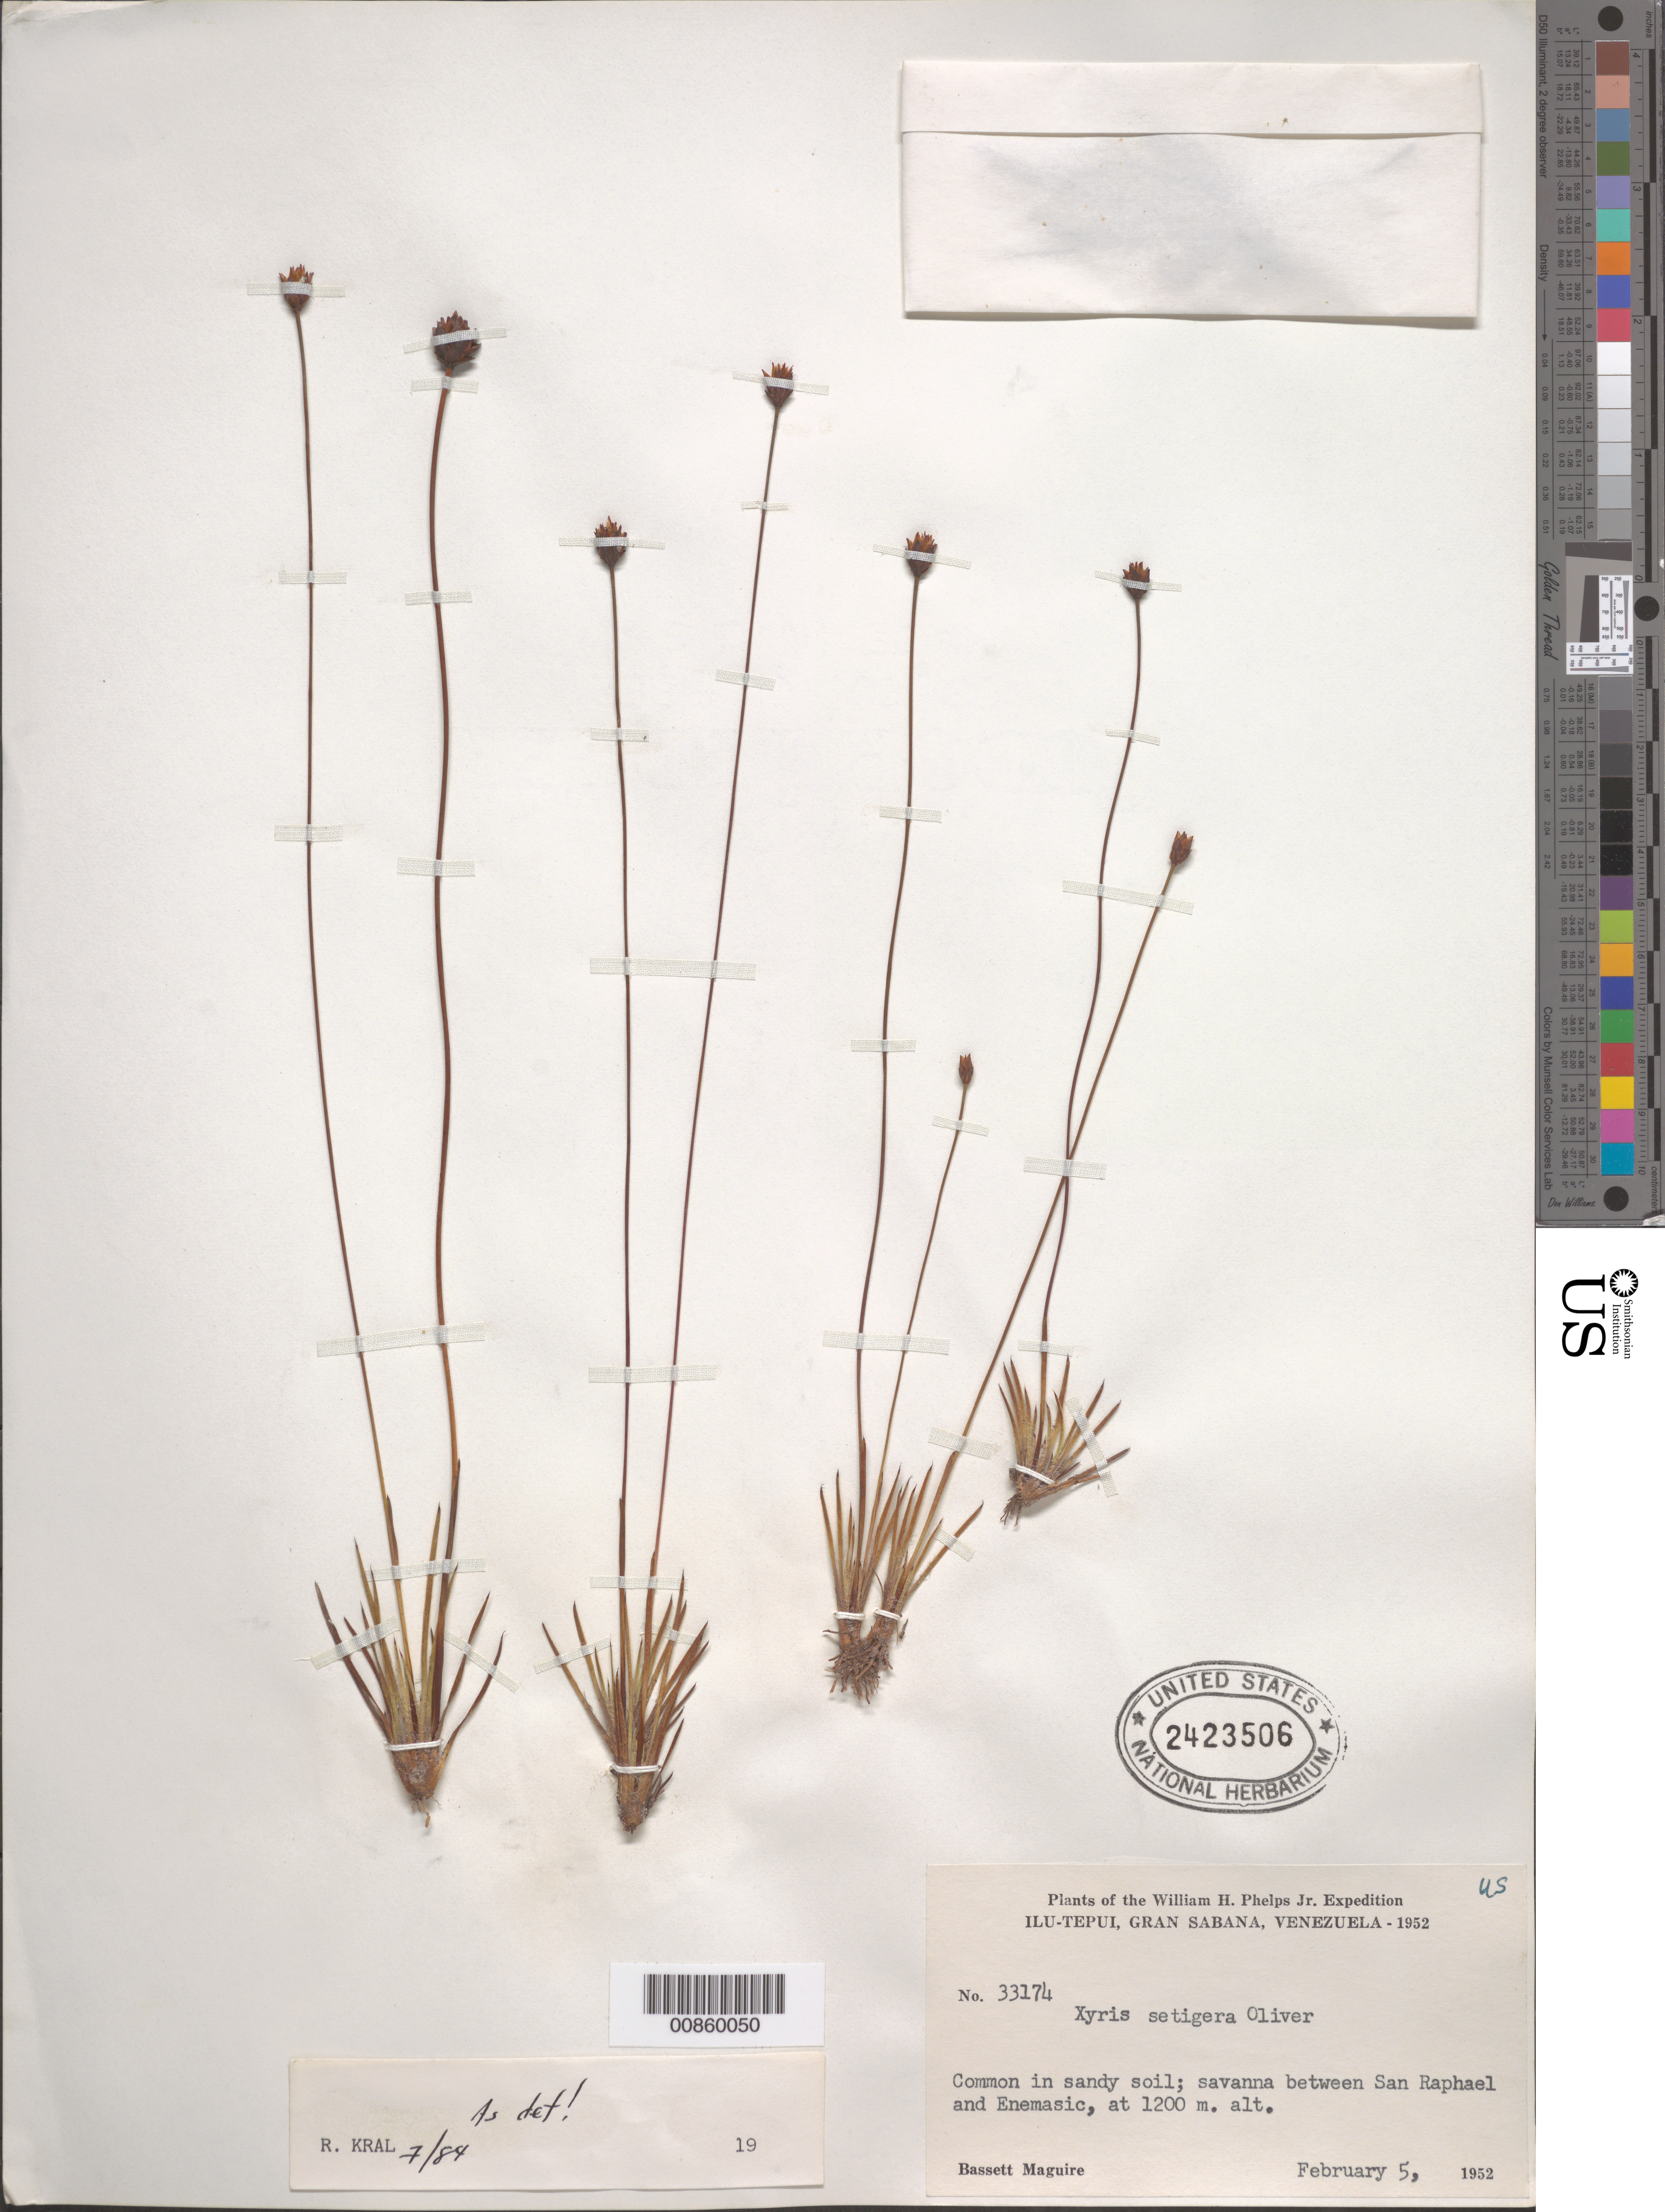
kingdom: Plantae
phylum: Tracheophyta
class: Liliopsida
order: Poales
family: Xyridaceae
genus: Xyris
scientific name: Xyris setigera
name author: Oliv.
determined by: Kral, Robert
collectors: B. Maguire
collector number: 33174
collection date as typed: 5-Feb-52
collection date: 1952-02-05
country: Venezuela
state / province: Bolívar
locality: Gran Sabana, Ilu-tepuí, between San Rafael and Enemasic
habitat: Sandy soil; savanna.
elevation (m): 1200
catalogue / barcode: US 2423506